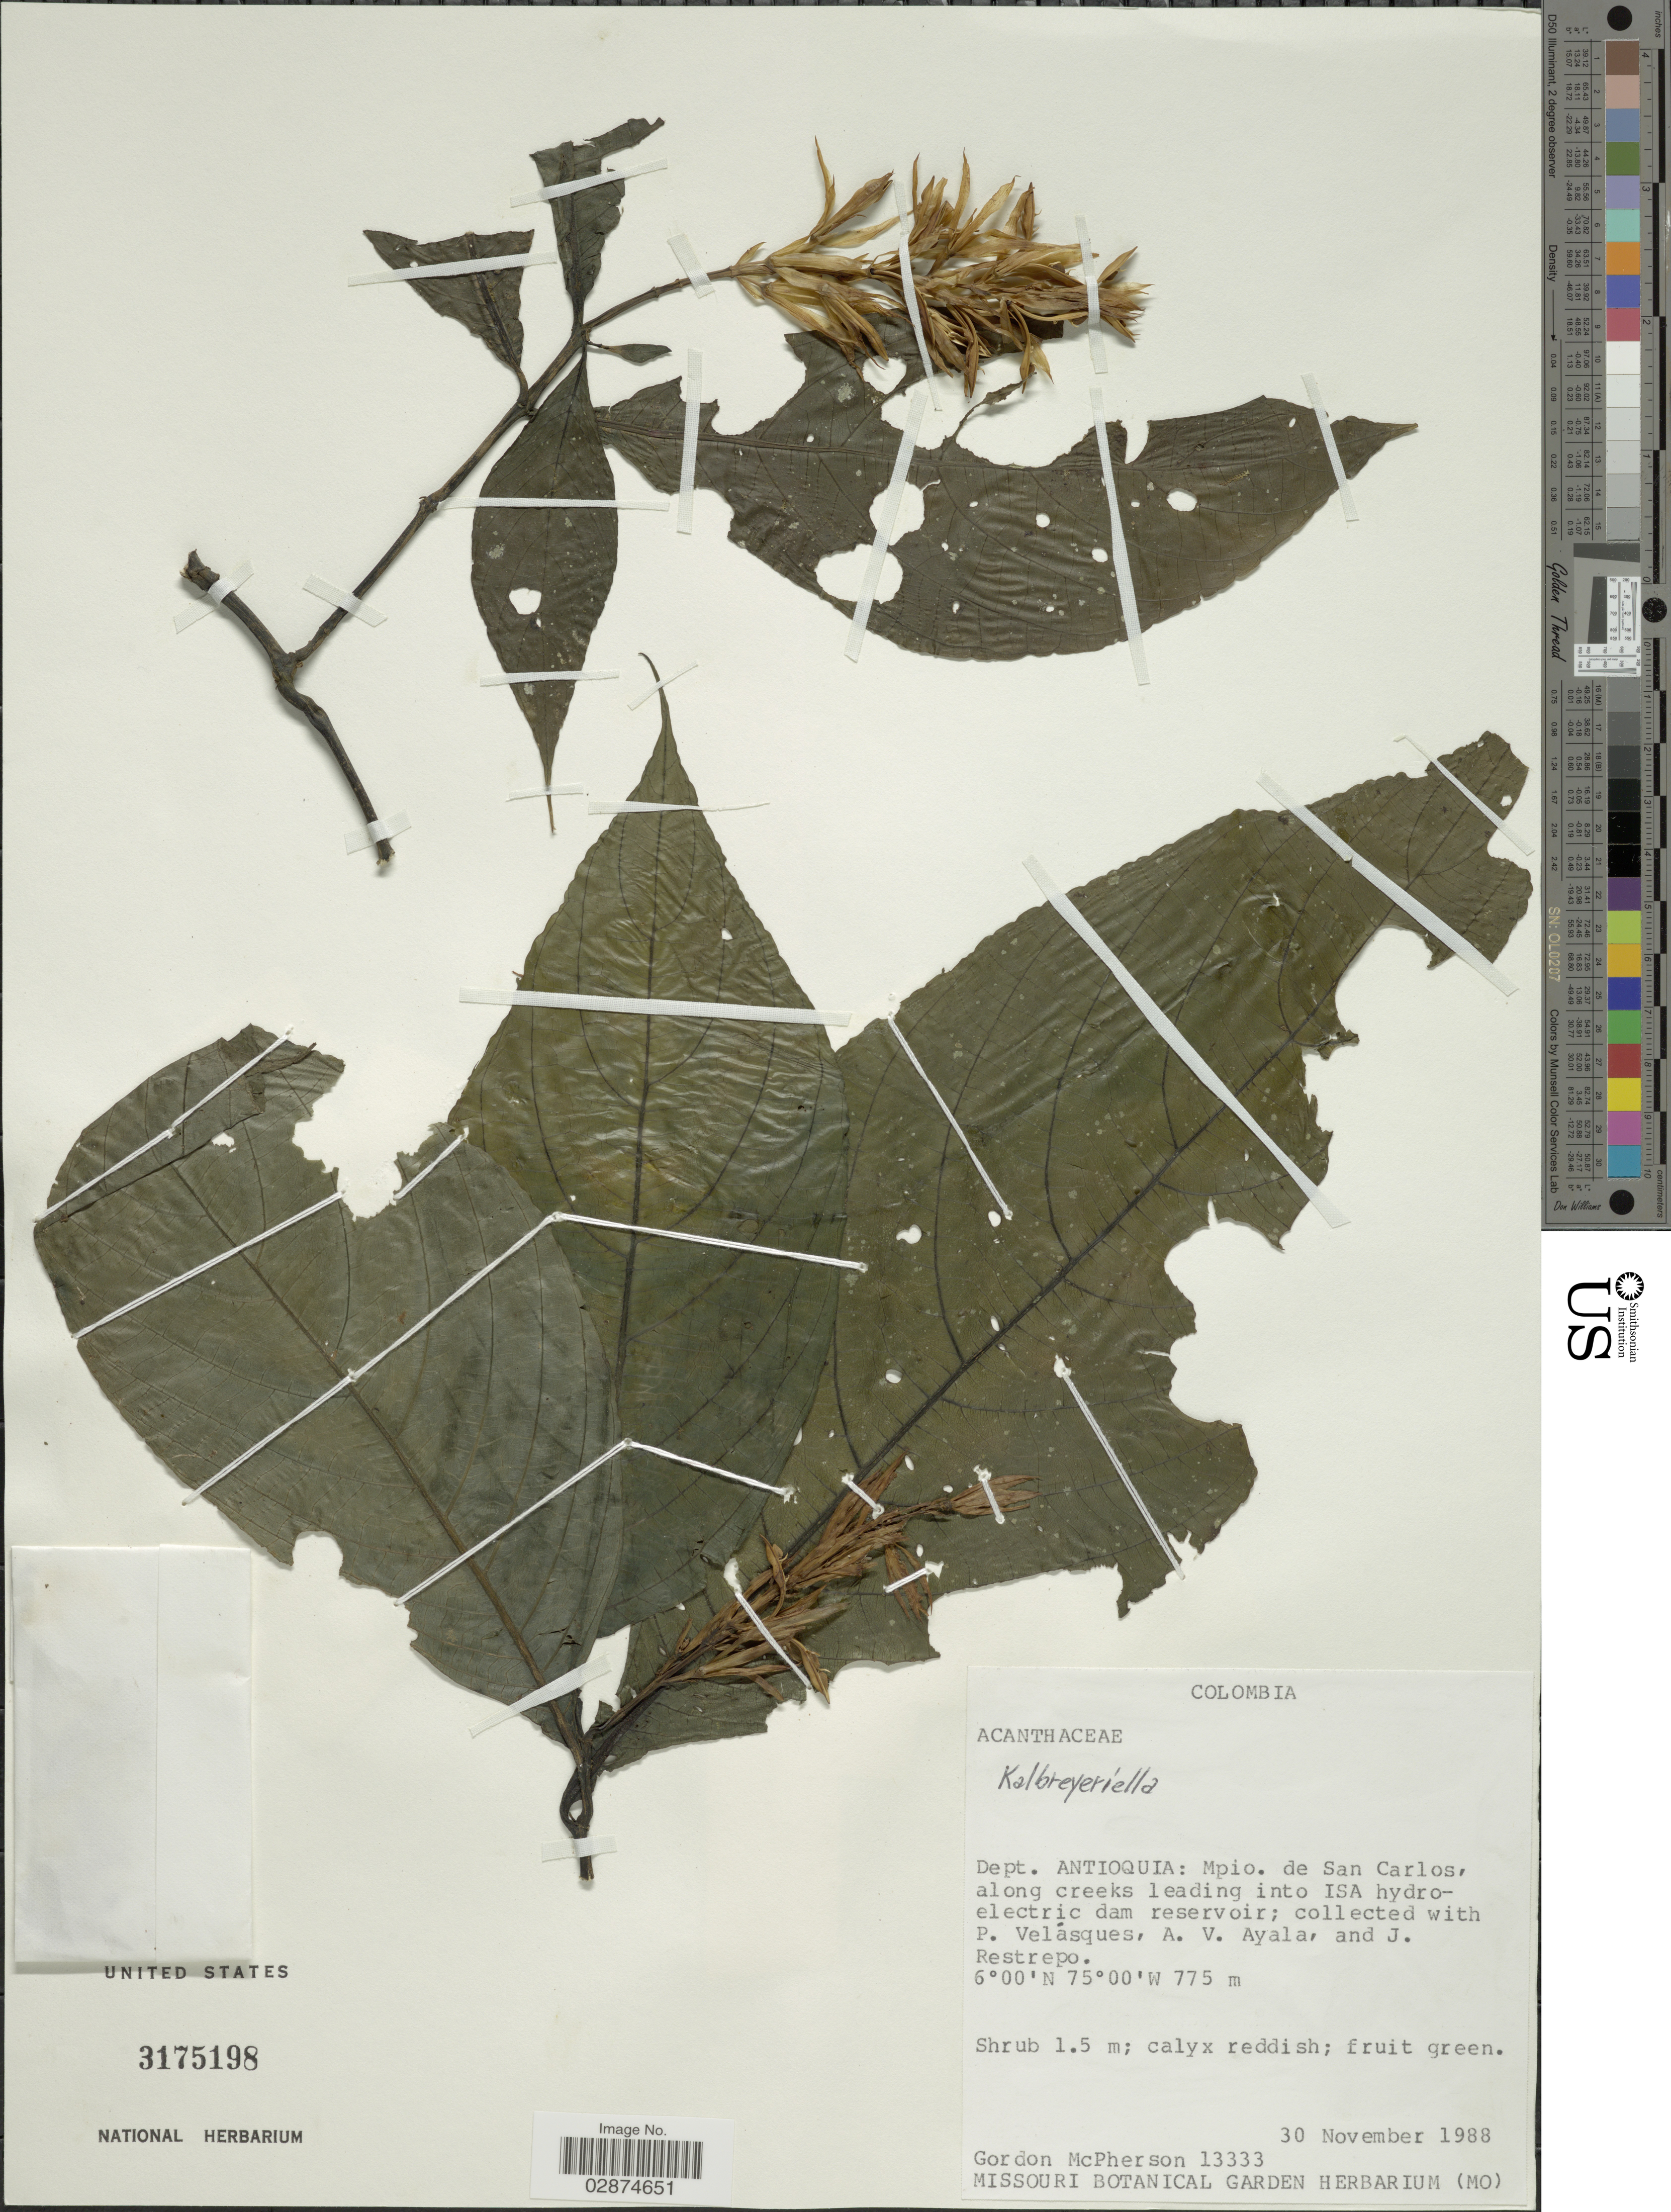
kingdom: Plantae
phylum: Tracheophyta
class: Magnoliopsida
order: Lamiales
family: Acanthaceae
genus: Kalbreyeriella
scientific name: Kalbreyeriella sp.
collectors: G. D. McPherson, P. Velasques, A. V. Ayala & J. Restrepo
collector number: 13333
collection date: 1988-11-30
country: Colombia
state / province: Antioquia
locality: Dept. Antioquia: Mpio. de San Carlos, along creeks leading into ISA hydro-electric dam reservoir.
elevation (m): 775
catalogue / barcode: US 3175198